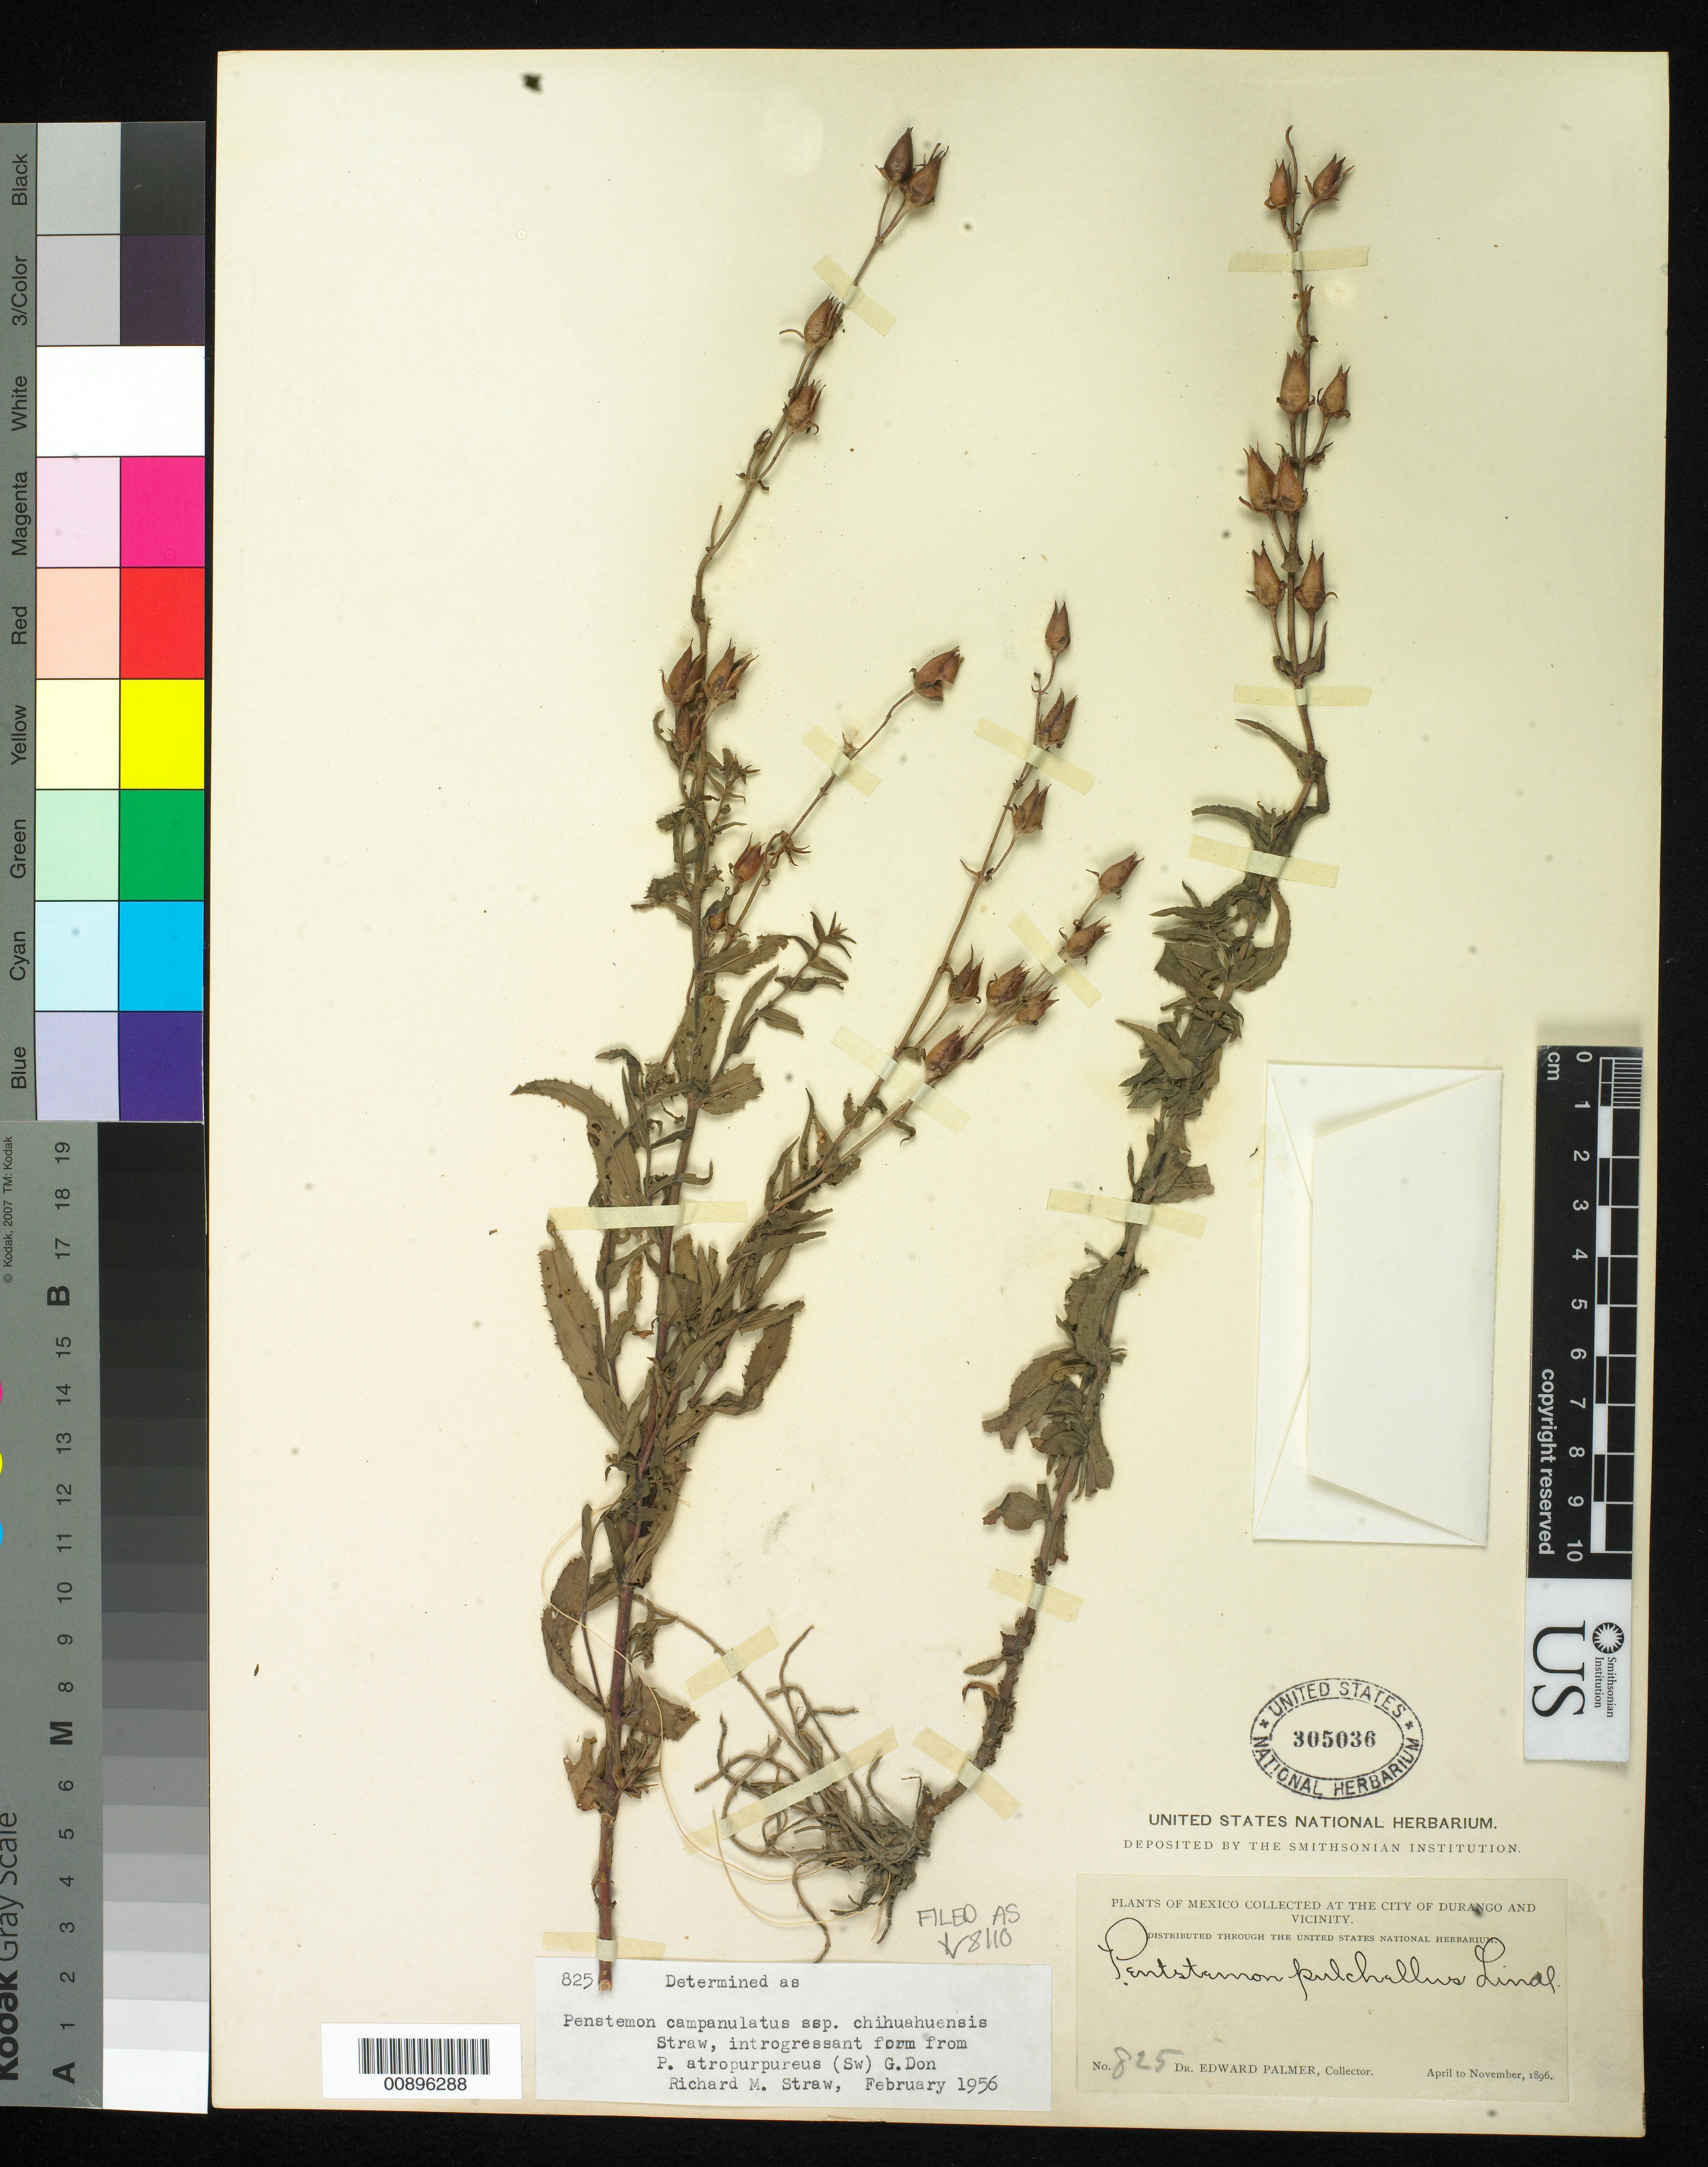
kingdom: Plantae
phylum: Tracheophyta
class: Magnoliopsida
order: Lamiales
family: Plantaginaceae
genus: Penstemon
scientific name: Penstemon campanulatus subsp. chihuahuensis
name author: Straw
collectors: E. Palmer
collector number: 825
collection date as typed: Apr 1896 to -- Nov 1896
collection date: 1896-04/1896-11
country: Mexico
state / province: Durango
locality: City of Durango and vicinity.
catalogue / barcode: US 305036